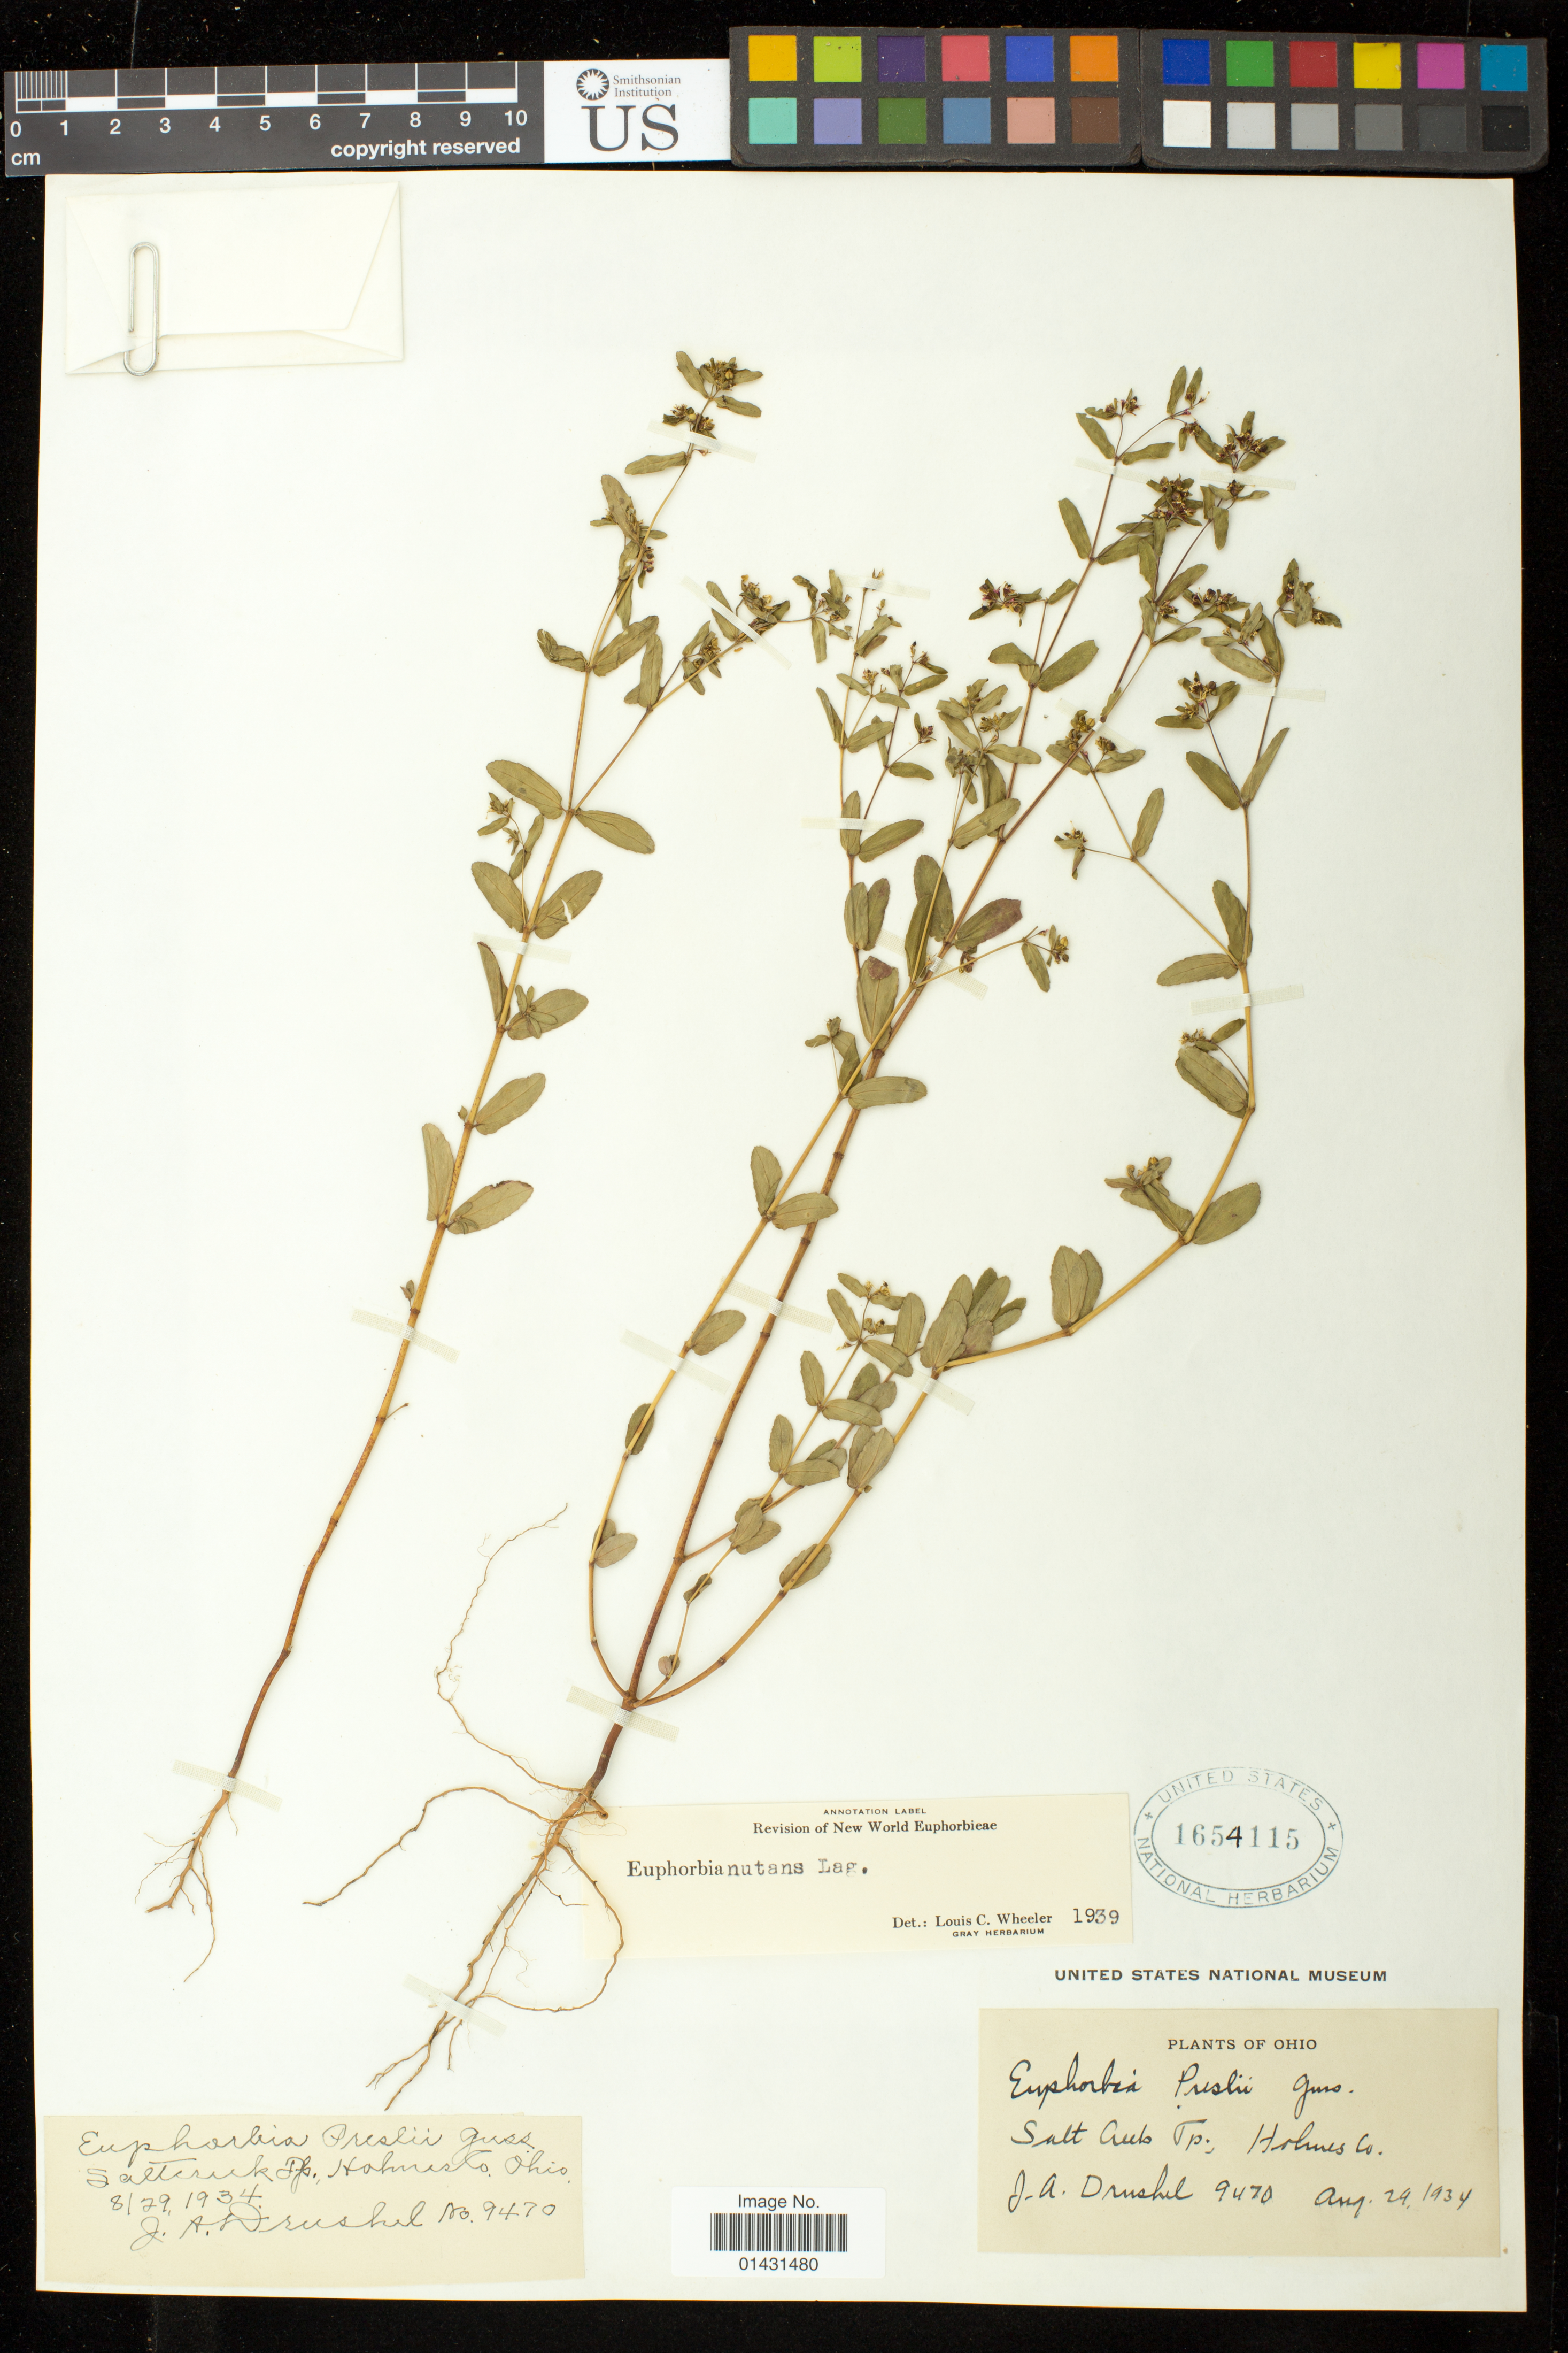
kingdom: Plantae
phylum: Tracheophyta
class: Magnoliopsida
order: Malpighiales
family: Euphorbiaceae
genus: Euphorbia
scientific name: Euphorbia maculata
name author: L.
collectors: J. A. Drushel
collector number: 9470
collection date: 1934-08-29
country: United States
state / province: Ohio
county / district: Holmes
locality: Salt Creek Tp.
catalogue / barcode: US 1654115